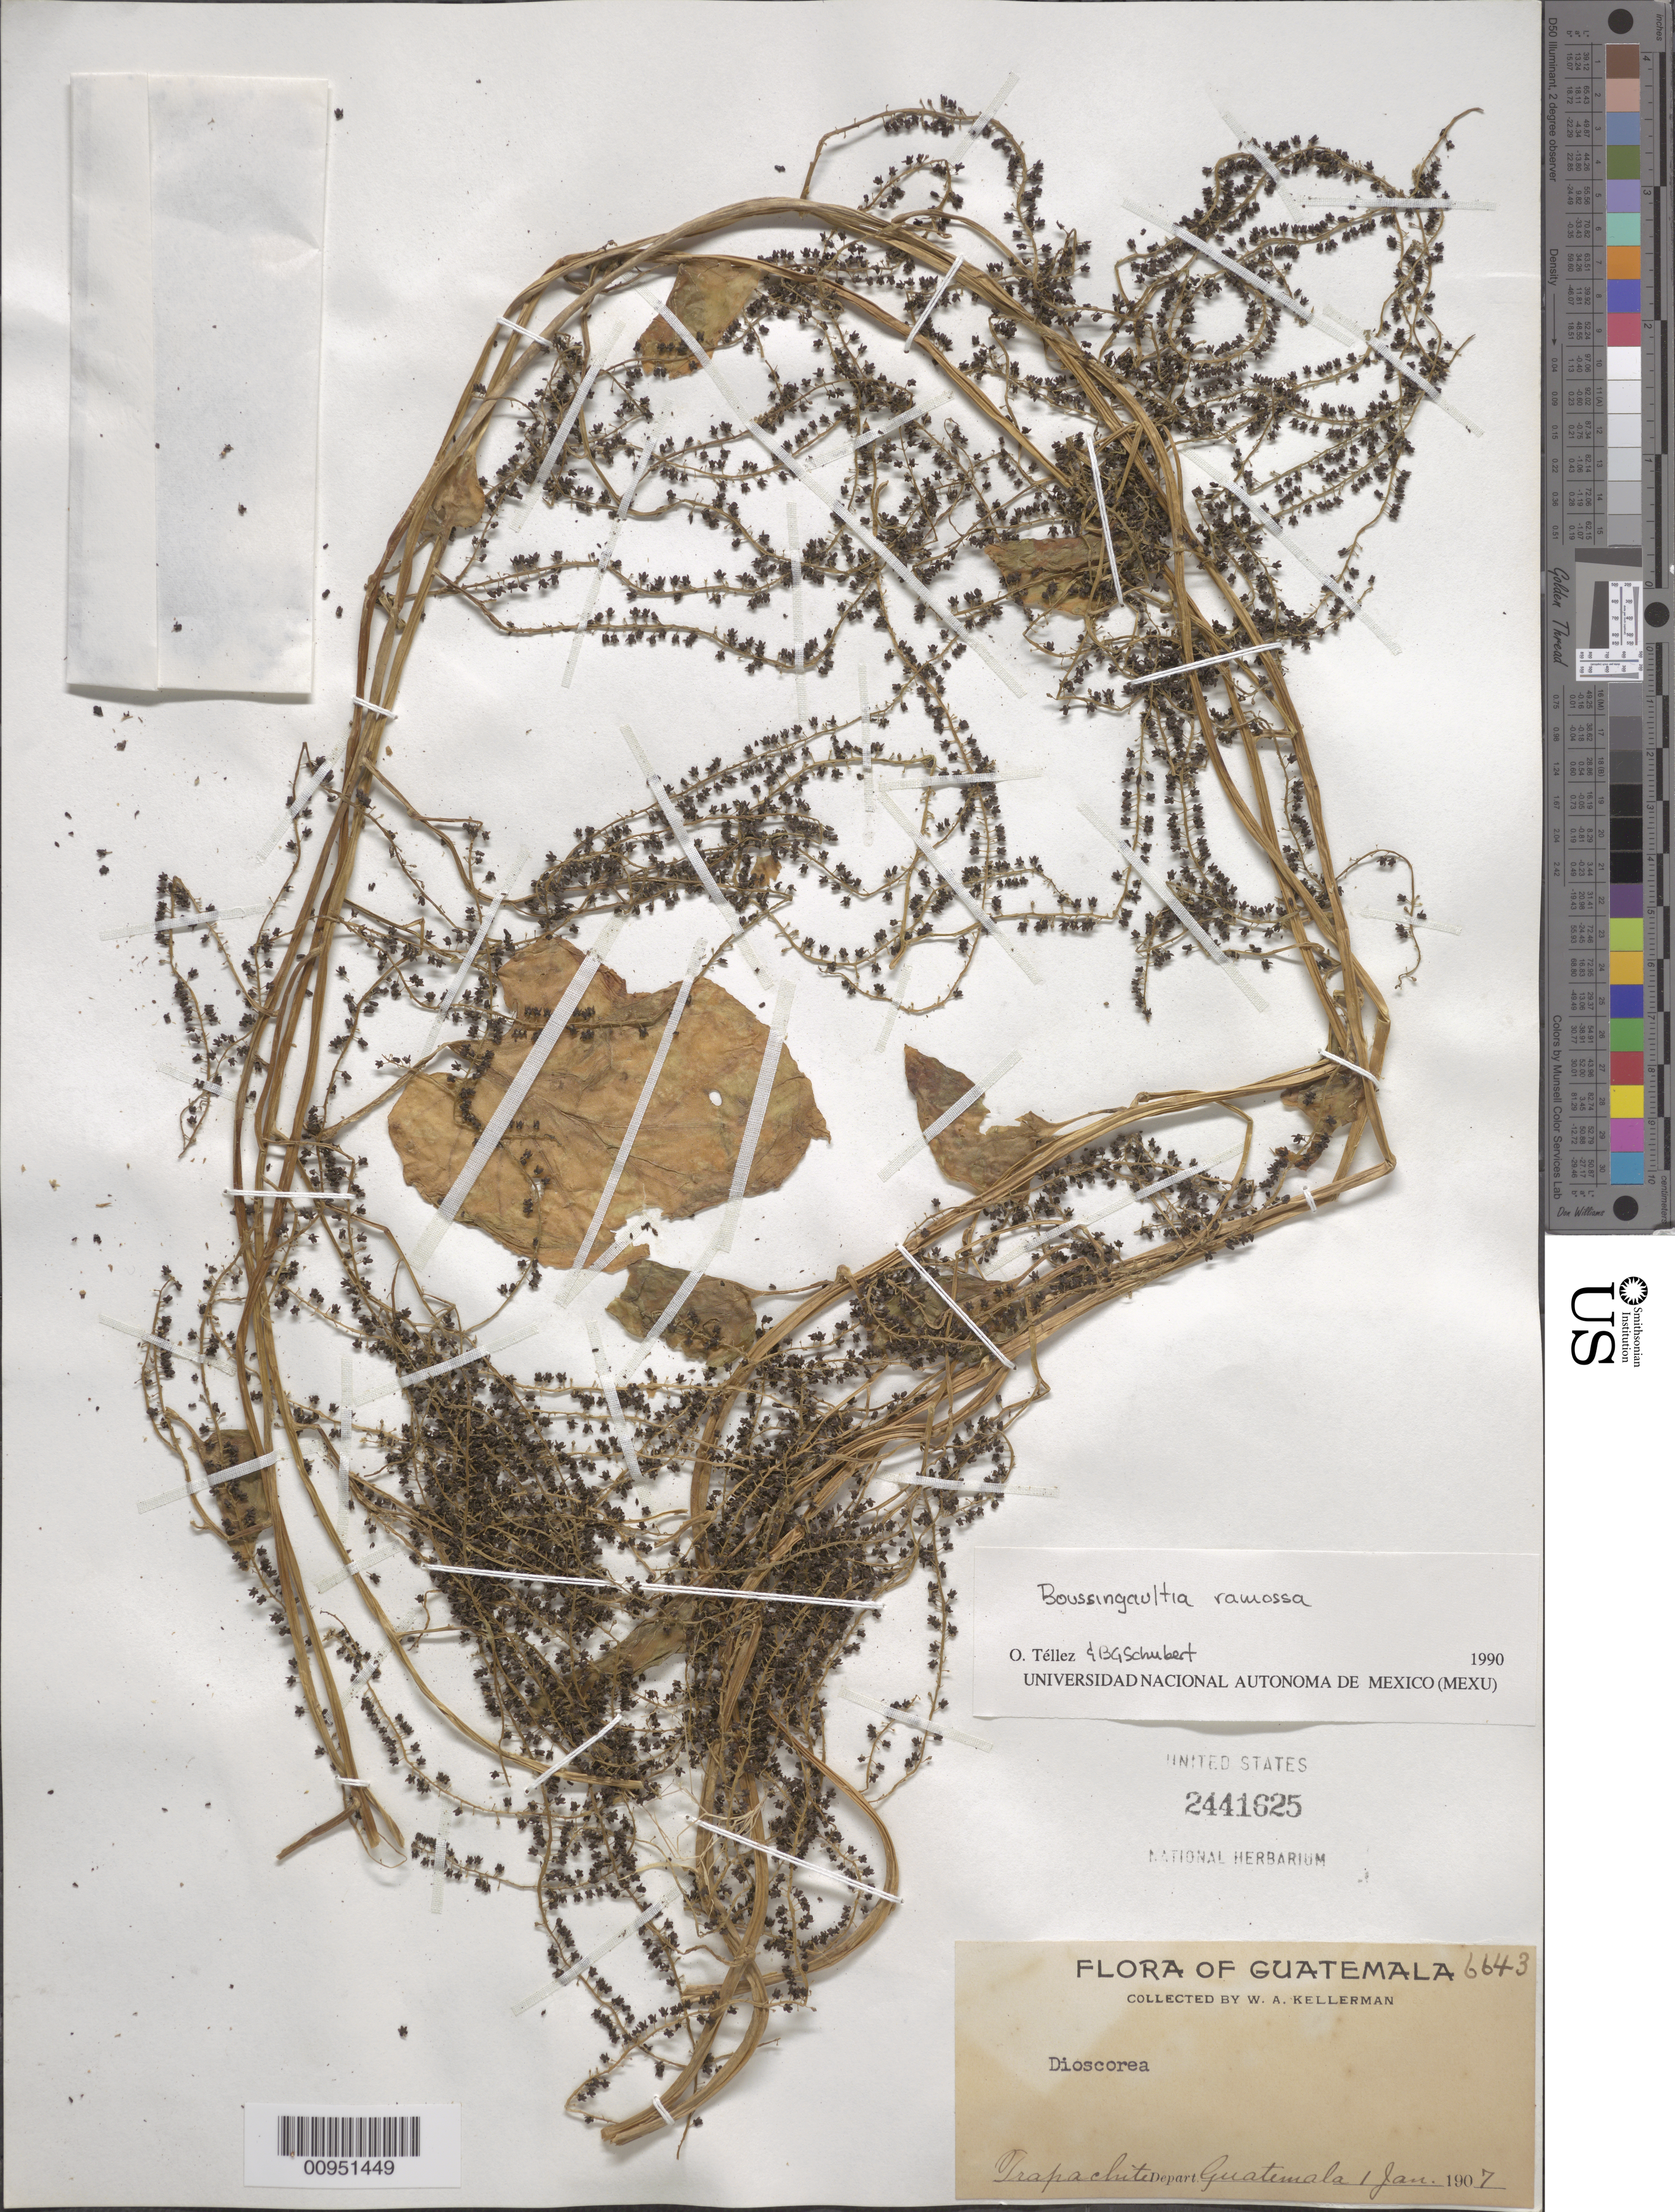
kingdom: Plantae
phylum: Tracheophyta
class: Magnoliopsida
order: Caryophyllales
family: Basellaceae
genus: Boussingaultia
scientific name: Boussingaultia ramossa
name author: (Moq.) Hemsl.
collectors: W. A. Kellerman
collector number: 6643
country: Guatemala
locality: Trapachite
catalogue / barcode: US 2441625